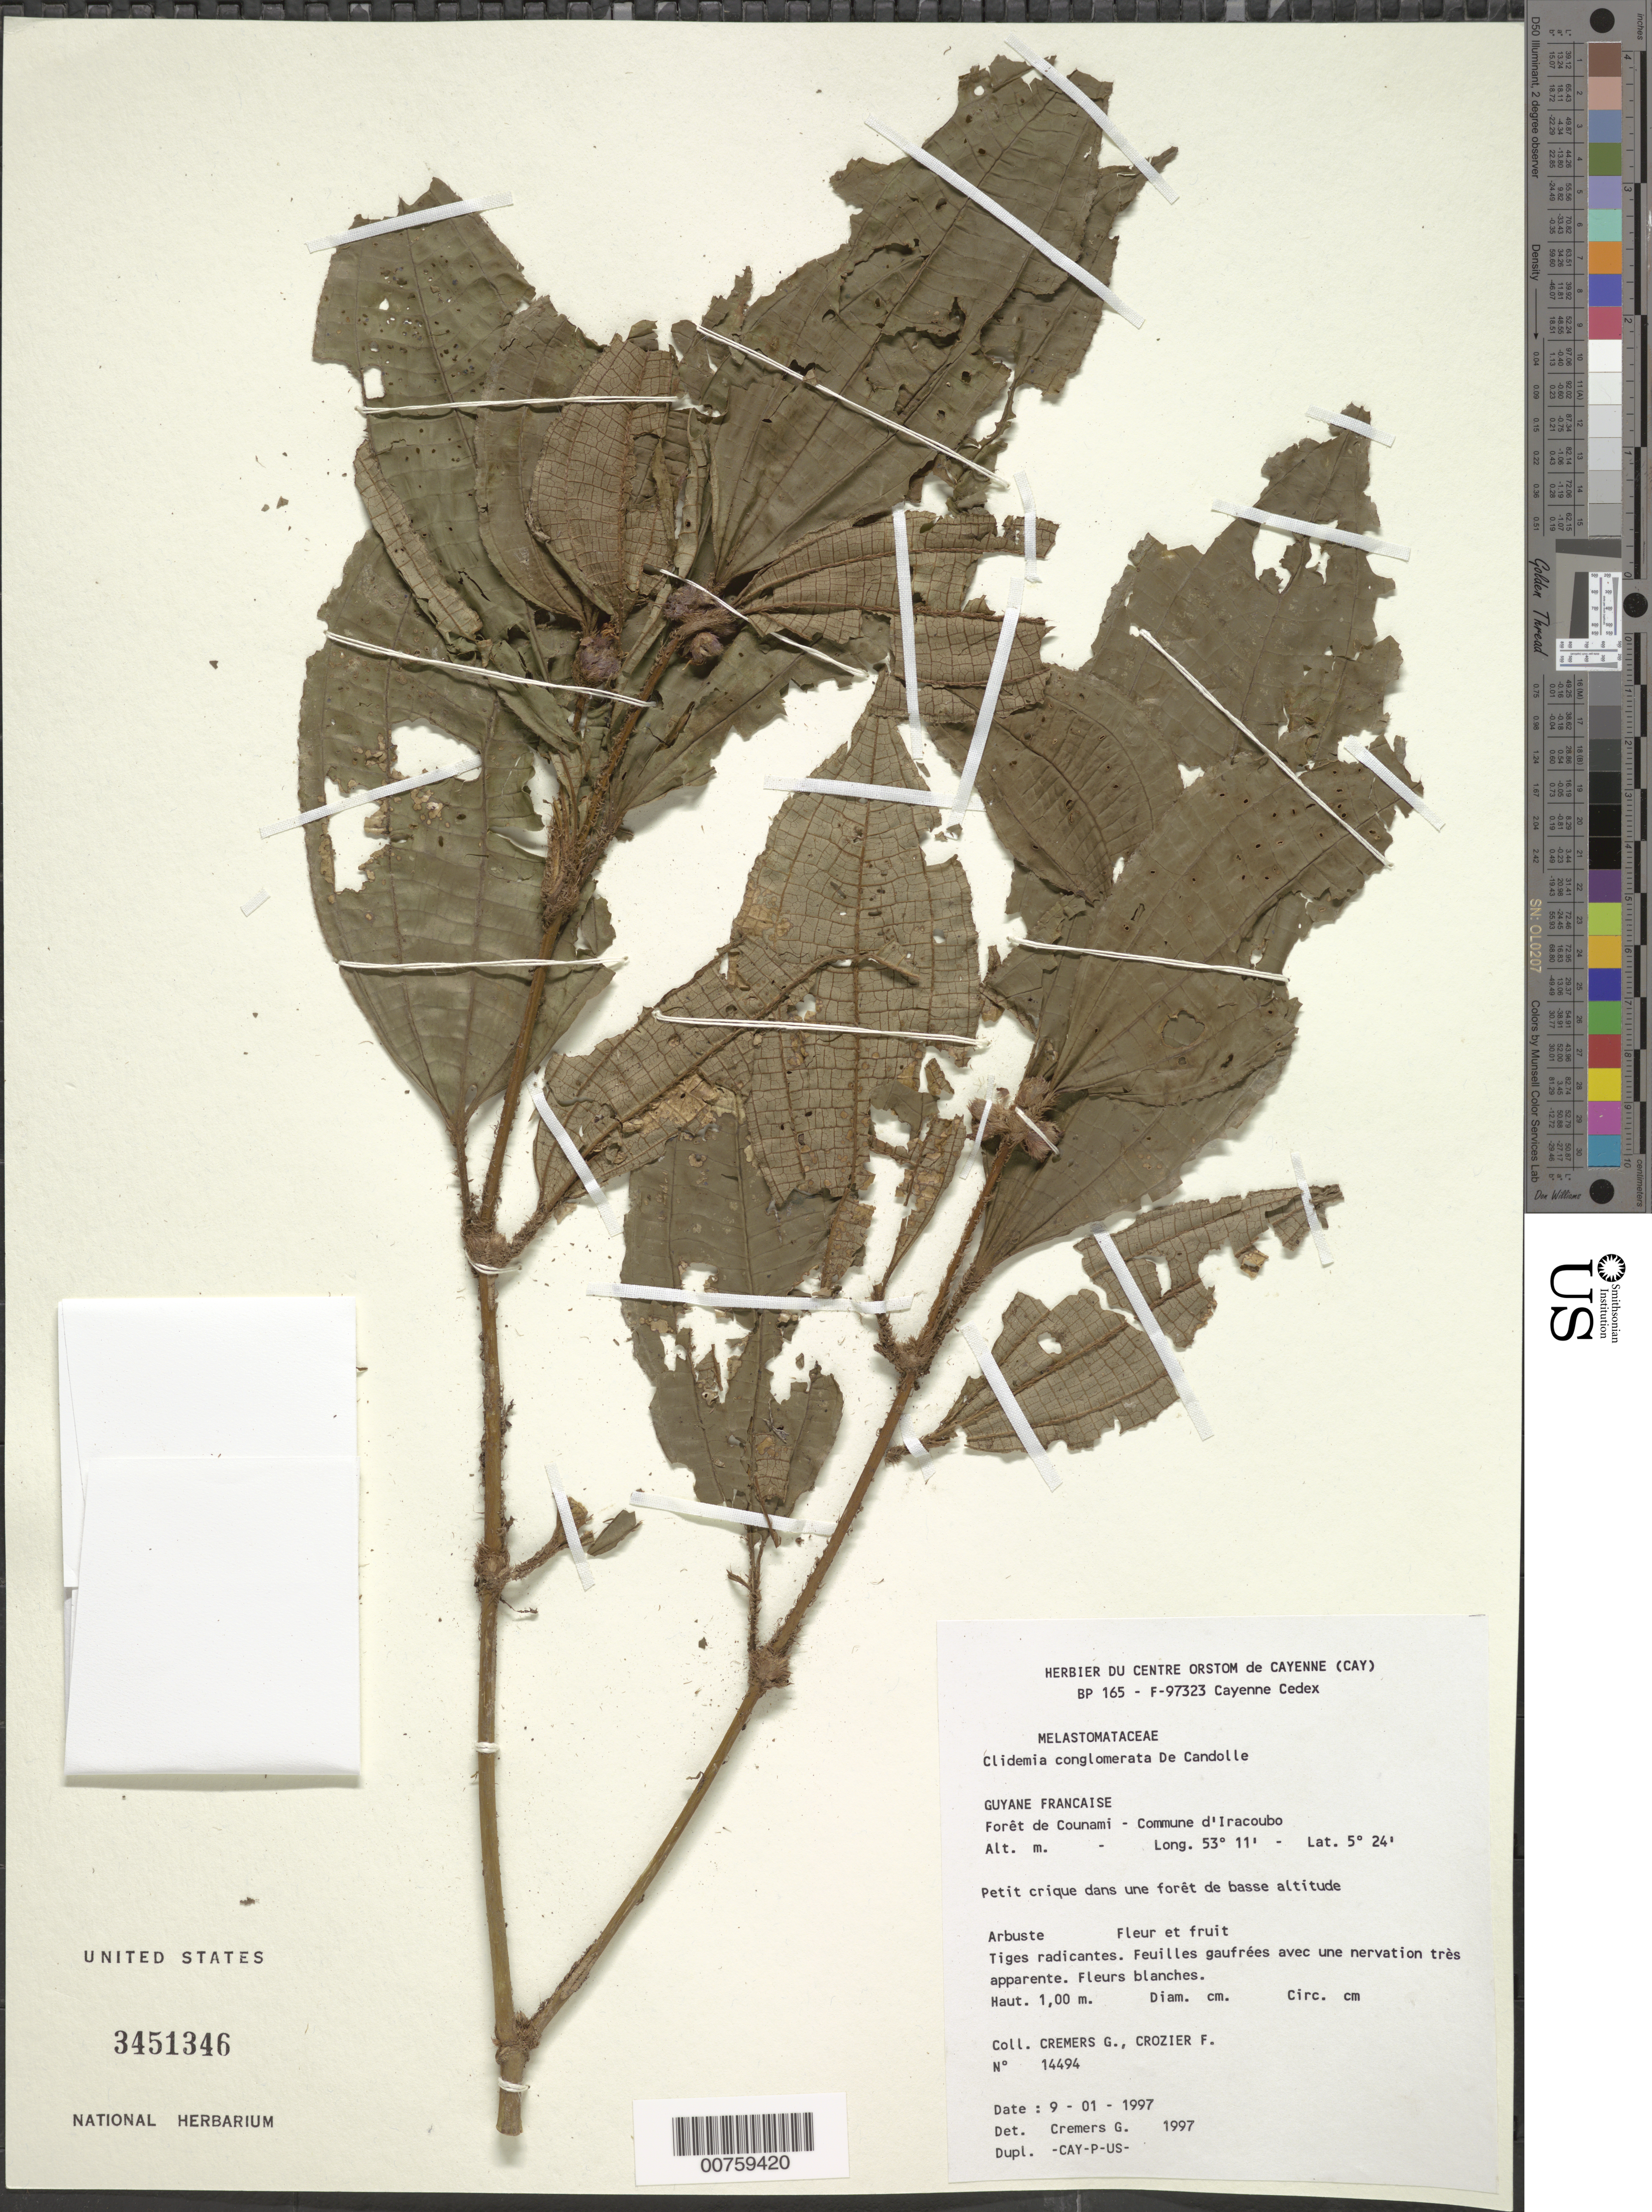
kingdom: Plantae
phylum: Tracheophyta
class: Magnoliopsida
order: Myrtales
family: Melastomataceae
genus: Clidemia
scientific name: Clidemia conglomerata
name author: DC.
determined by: Michelangeli, F. A.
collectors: G. Cremers & F. Crozier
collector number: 14494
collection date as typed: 9-Jan-97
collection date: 1997-01-09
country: French Guiana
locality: Commune d'Iracoubo, forêt de Counami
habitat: Small creek in low forest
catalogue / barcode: US 3451346